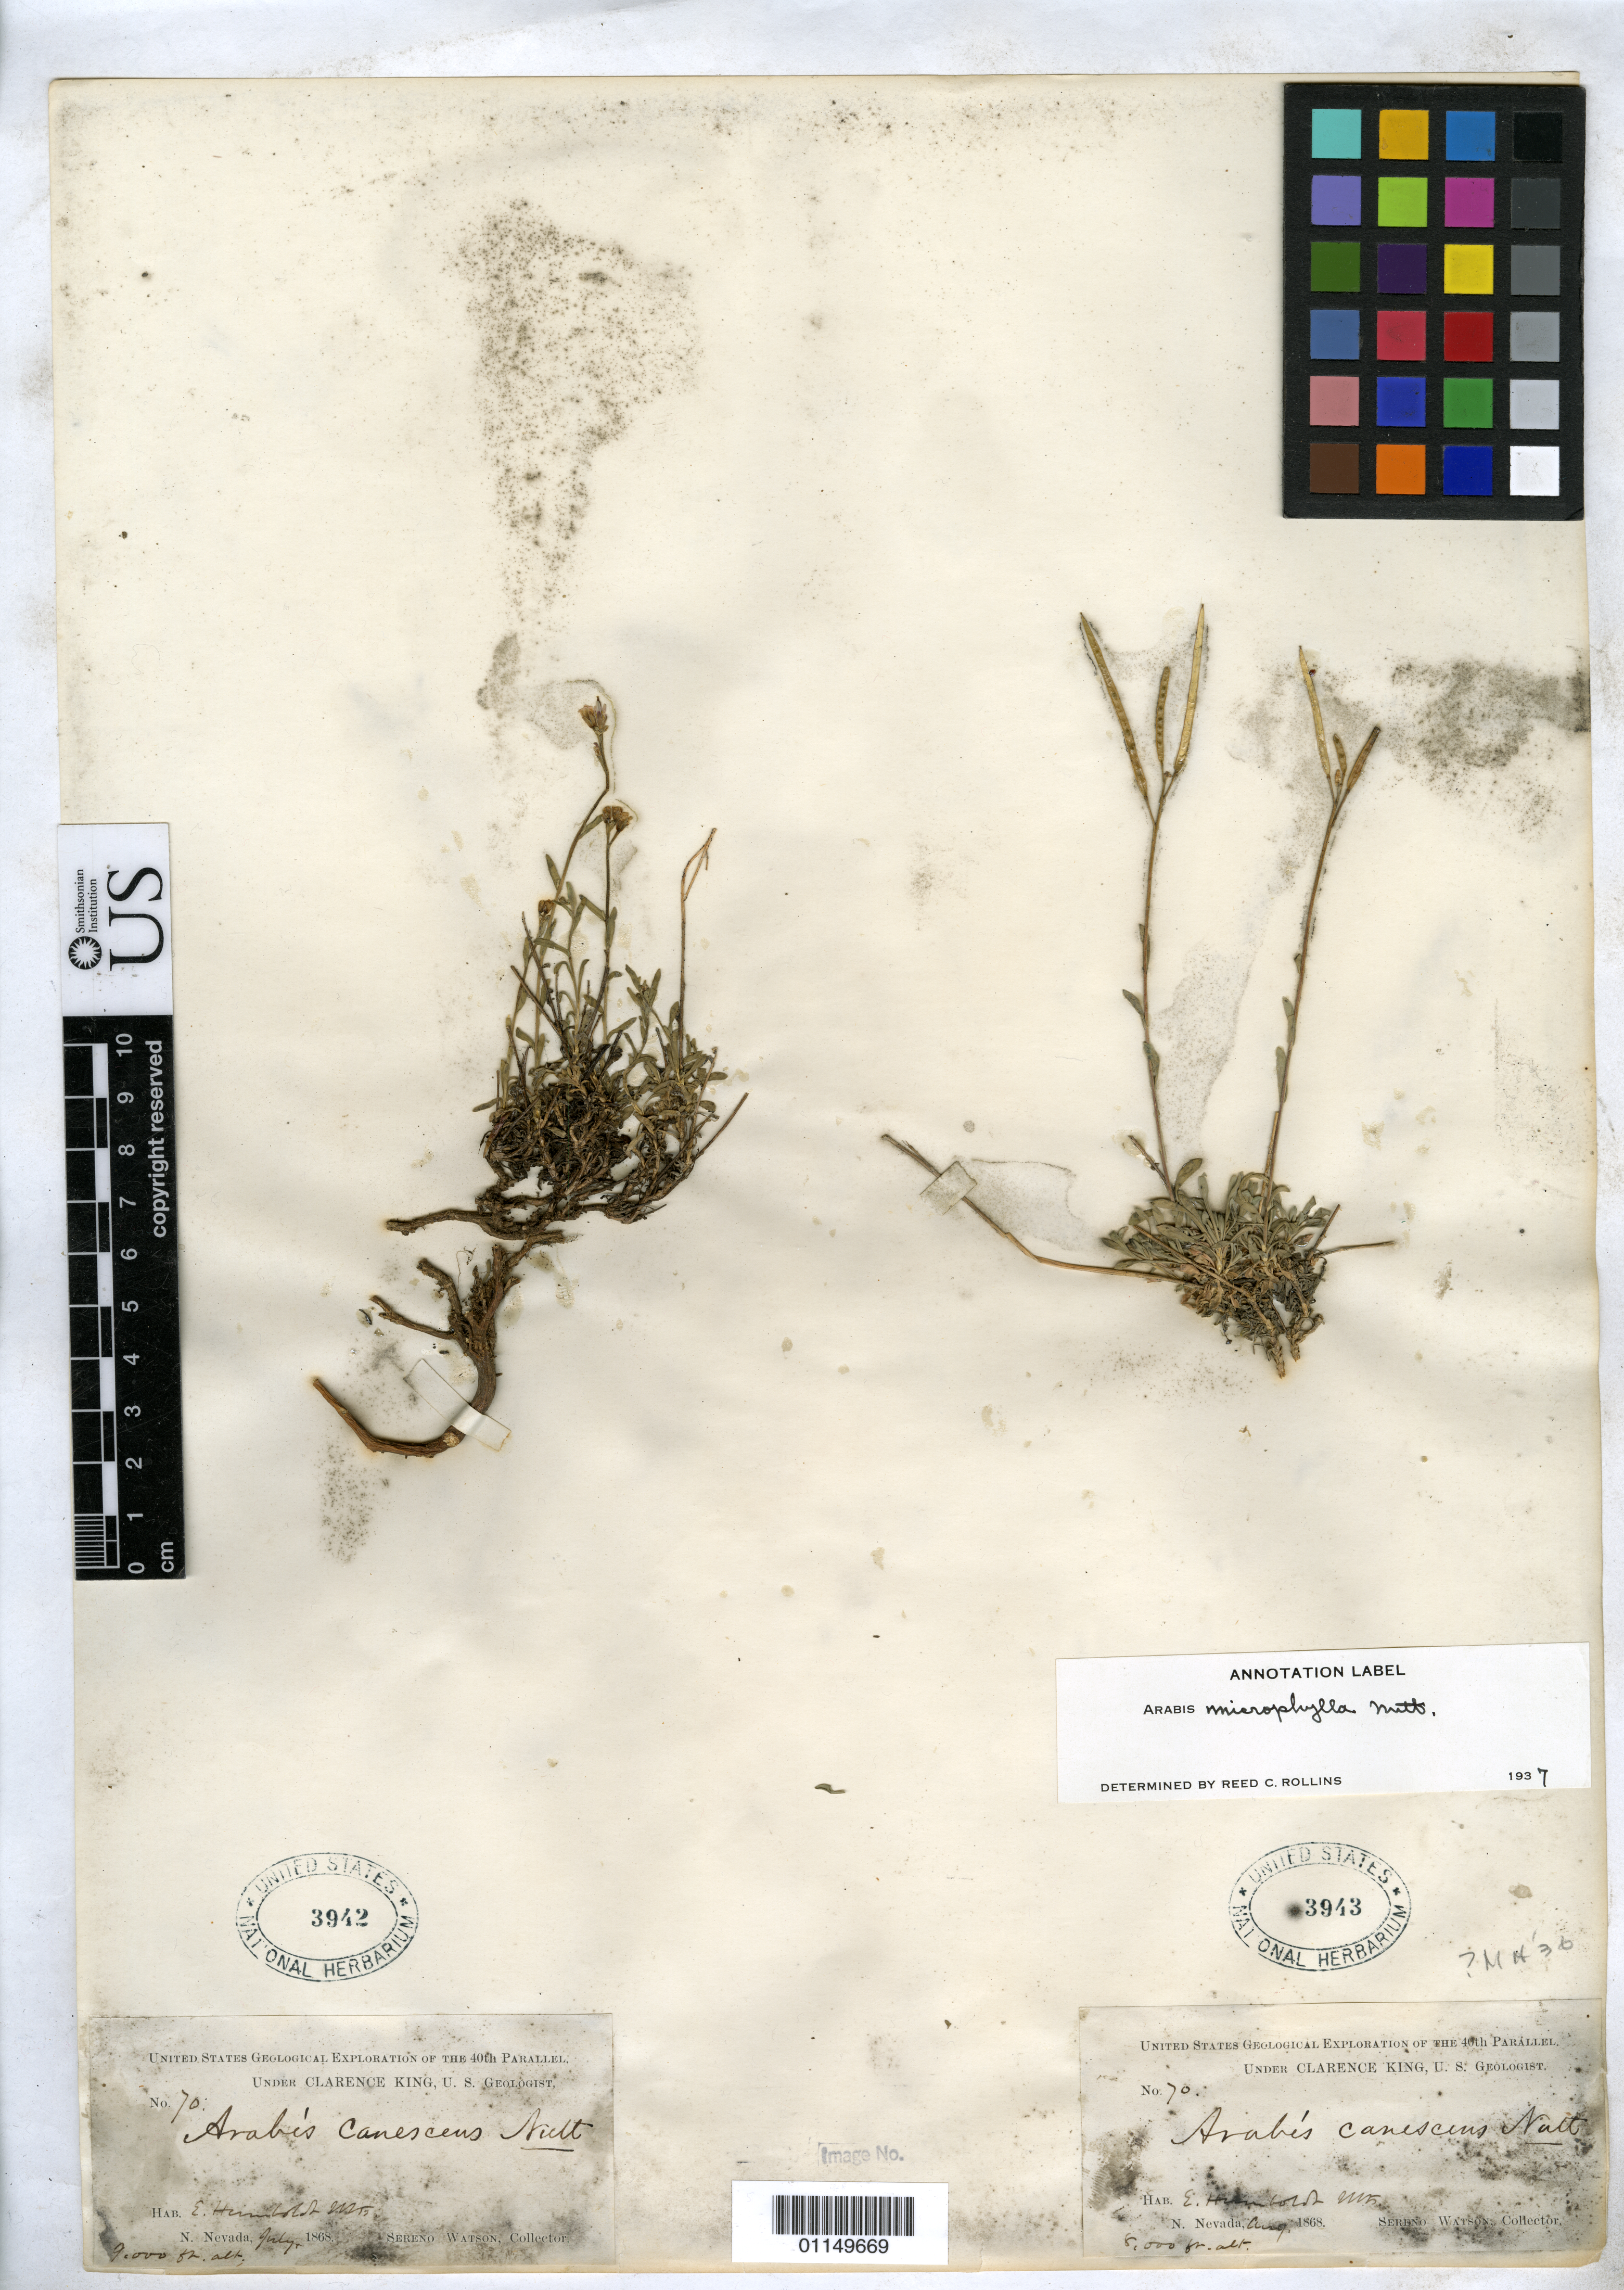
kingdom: Plantae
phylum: Tracheophyta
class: Magnoliopsida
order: Brassicales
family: Brassicaceae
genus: Arabis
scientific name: Arabis microphylla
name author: Nutt.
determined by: Rollins, Reed C., (GH), Harvard University Herbaria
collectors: S. Watson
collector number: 70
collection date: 1868-08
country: United States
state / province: Nevada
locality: E. Humboldt Mts.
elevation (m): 2438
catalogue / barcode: US 3943